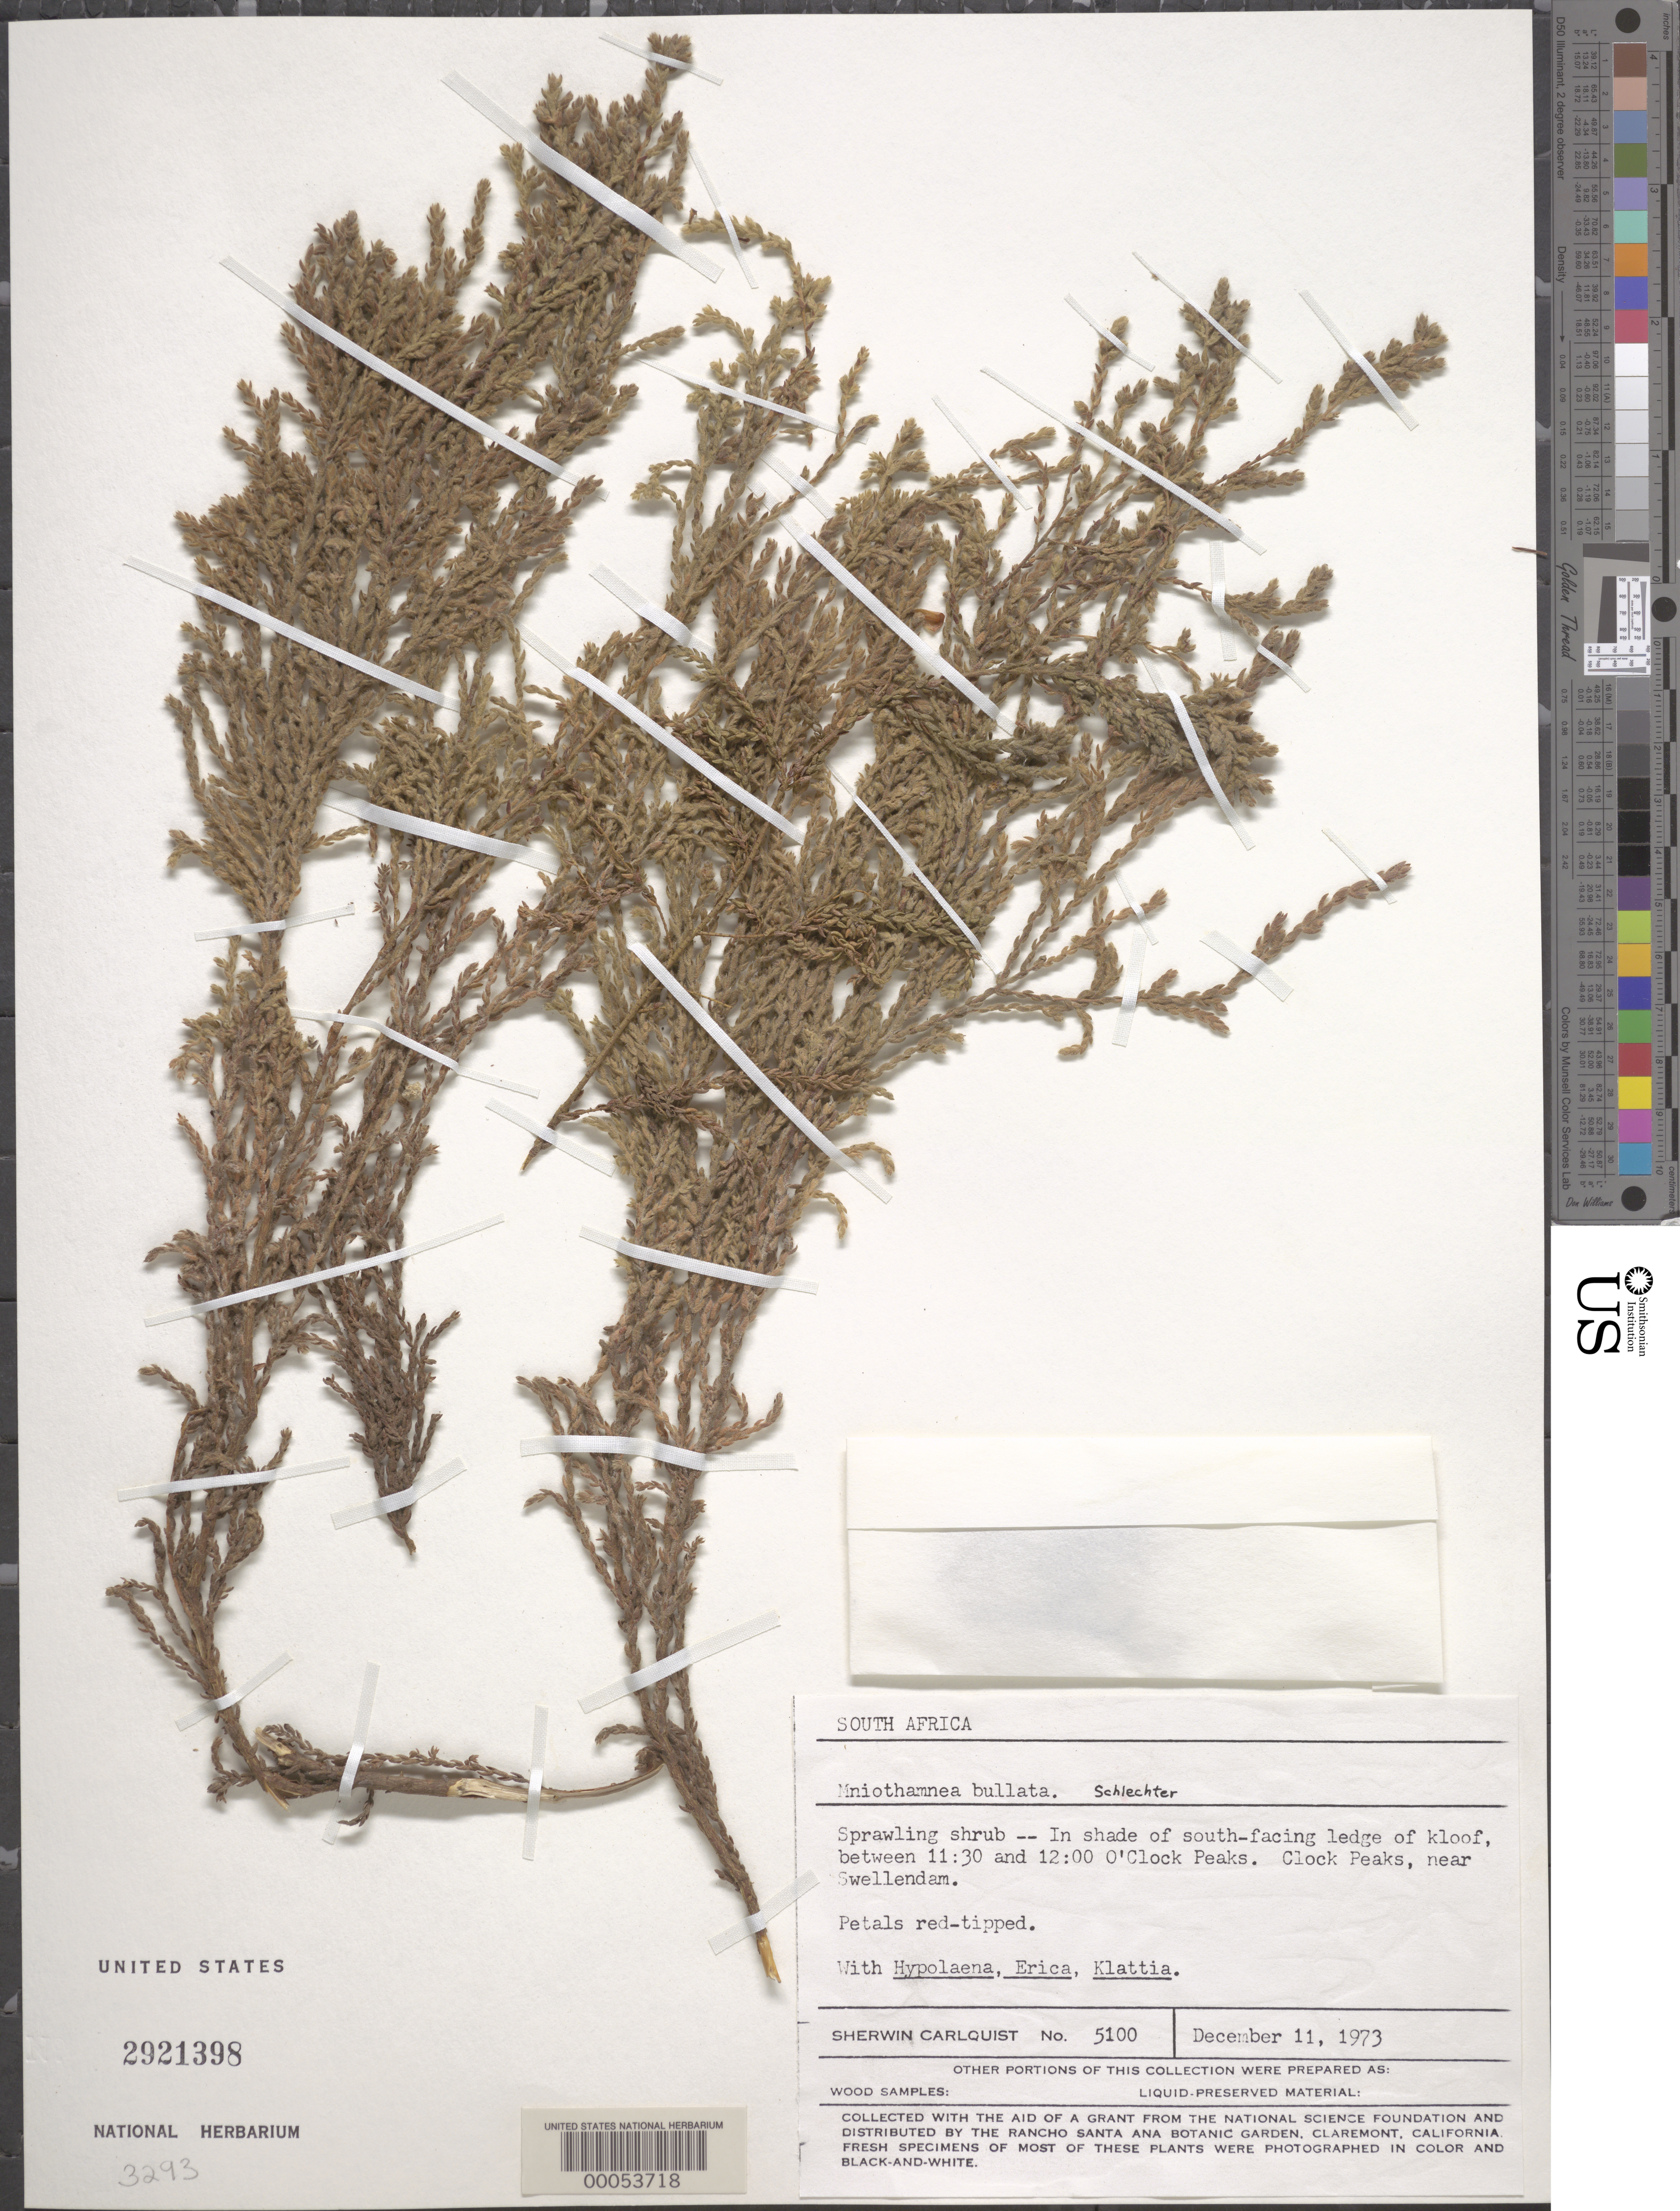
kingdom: Plantae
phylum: Tracheophyta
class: Magnoliopsida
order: Bruniales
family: Bruniaceae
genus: Brunia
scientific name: Brunia bullata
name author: (Schltr.) Class.-Bockh. & E.G.H. Oliv.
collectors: S. Carlquist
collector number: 5100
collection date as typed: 11 Dec 1973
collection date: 1973-12-11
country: South Africa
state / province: Western Cape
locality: Swellendam, clock peaks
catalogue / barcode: US 2921398